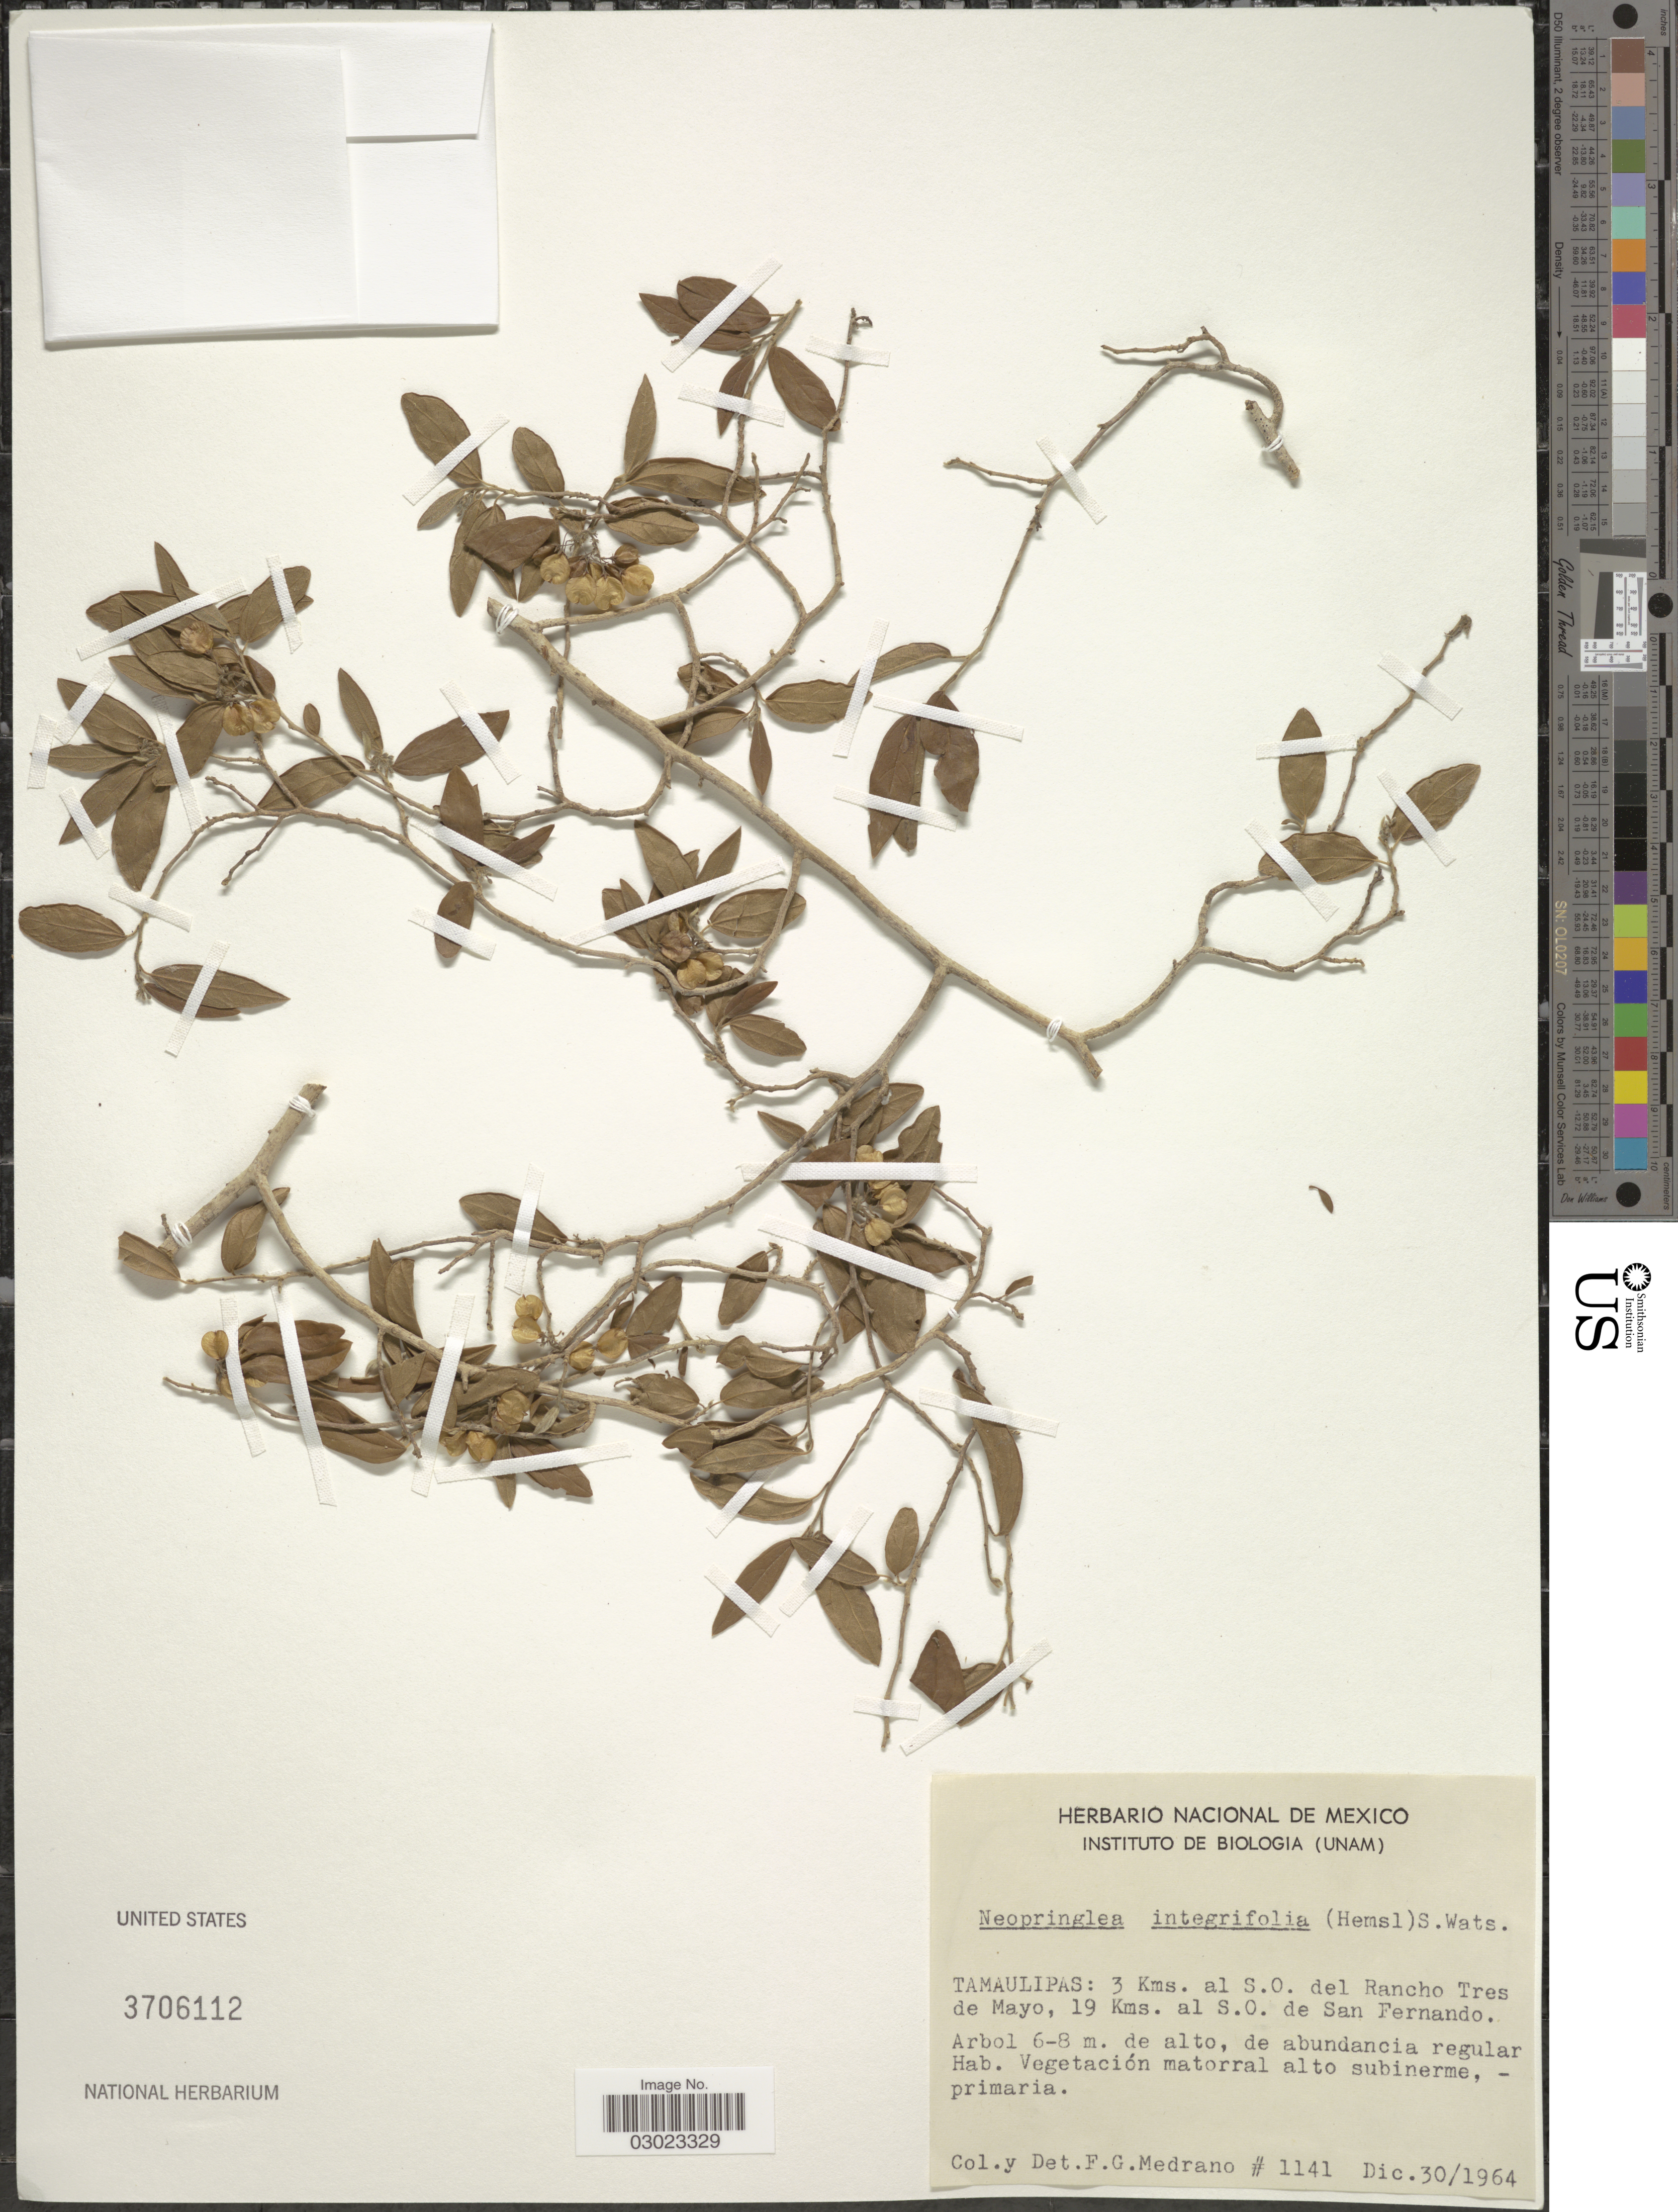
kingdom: Plantae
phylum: Tracheophyta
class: Magnoliopsida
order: Malpighiales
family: Salicaceae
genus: Neopringlea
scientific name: Neopringlea integrifolia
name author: (Hemsl.) S. Watson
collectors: F. Medrano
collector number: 1141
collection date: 1964-12-30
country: Mexico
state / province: Tamaulipas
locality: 3 Kms. al S.O. del Rancho Tres de Mayo, 19 Kms. al S.O. de San Fernando.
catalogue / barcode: US 3706112